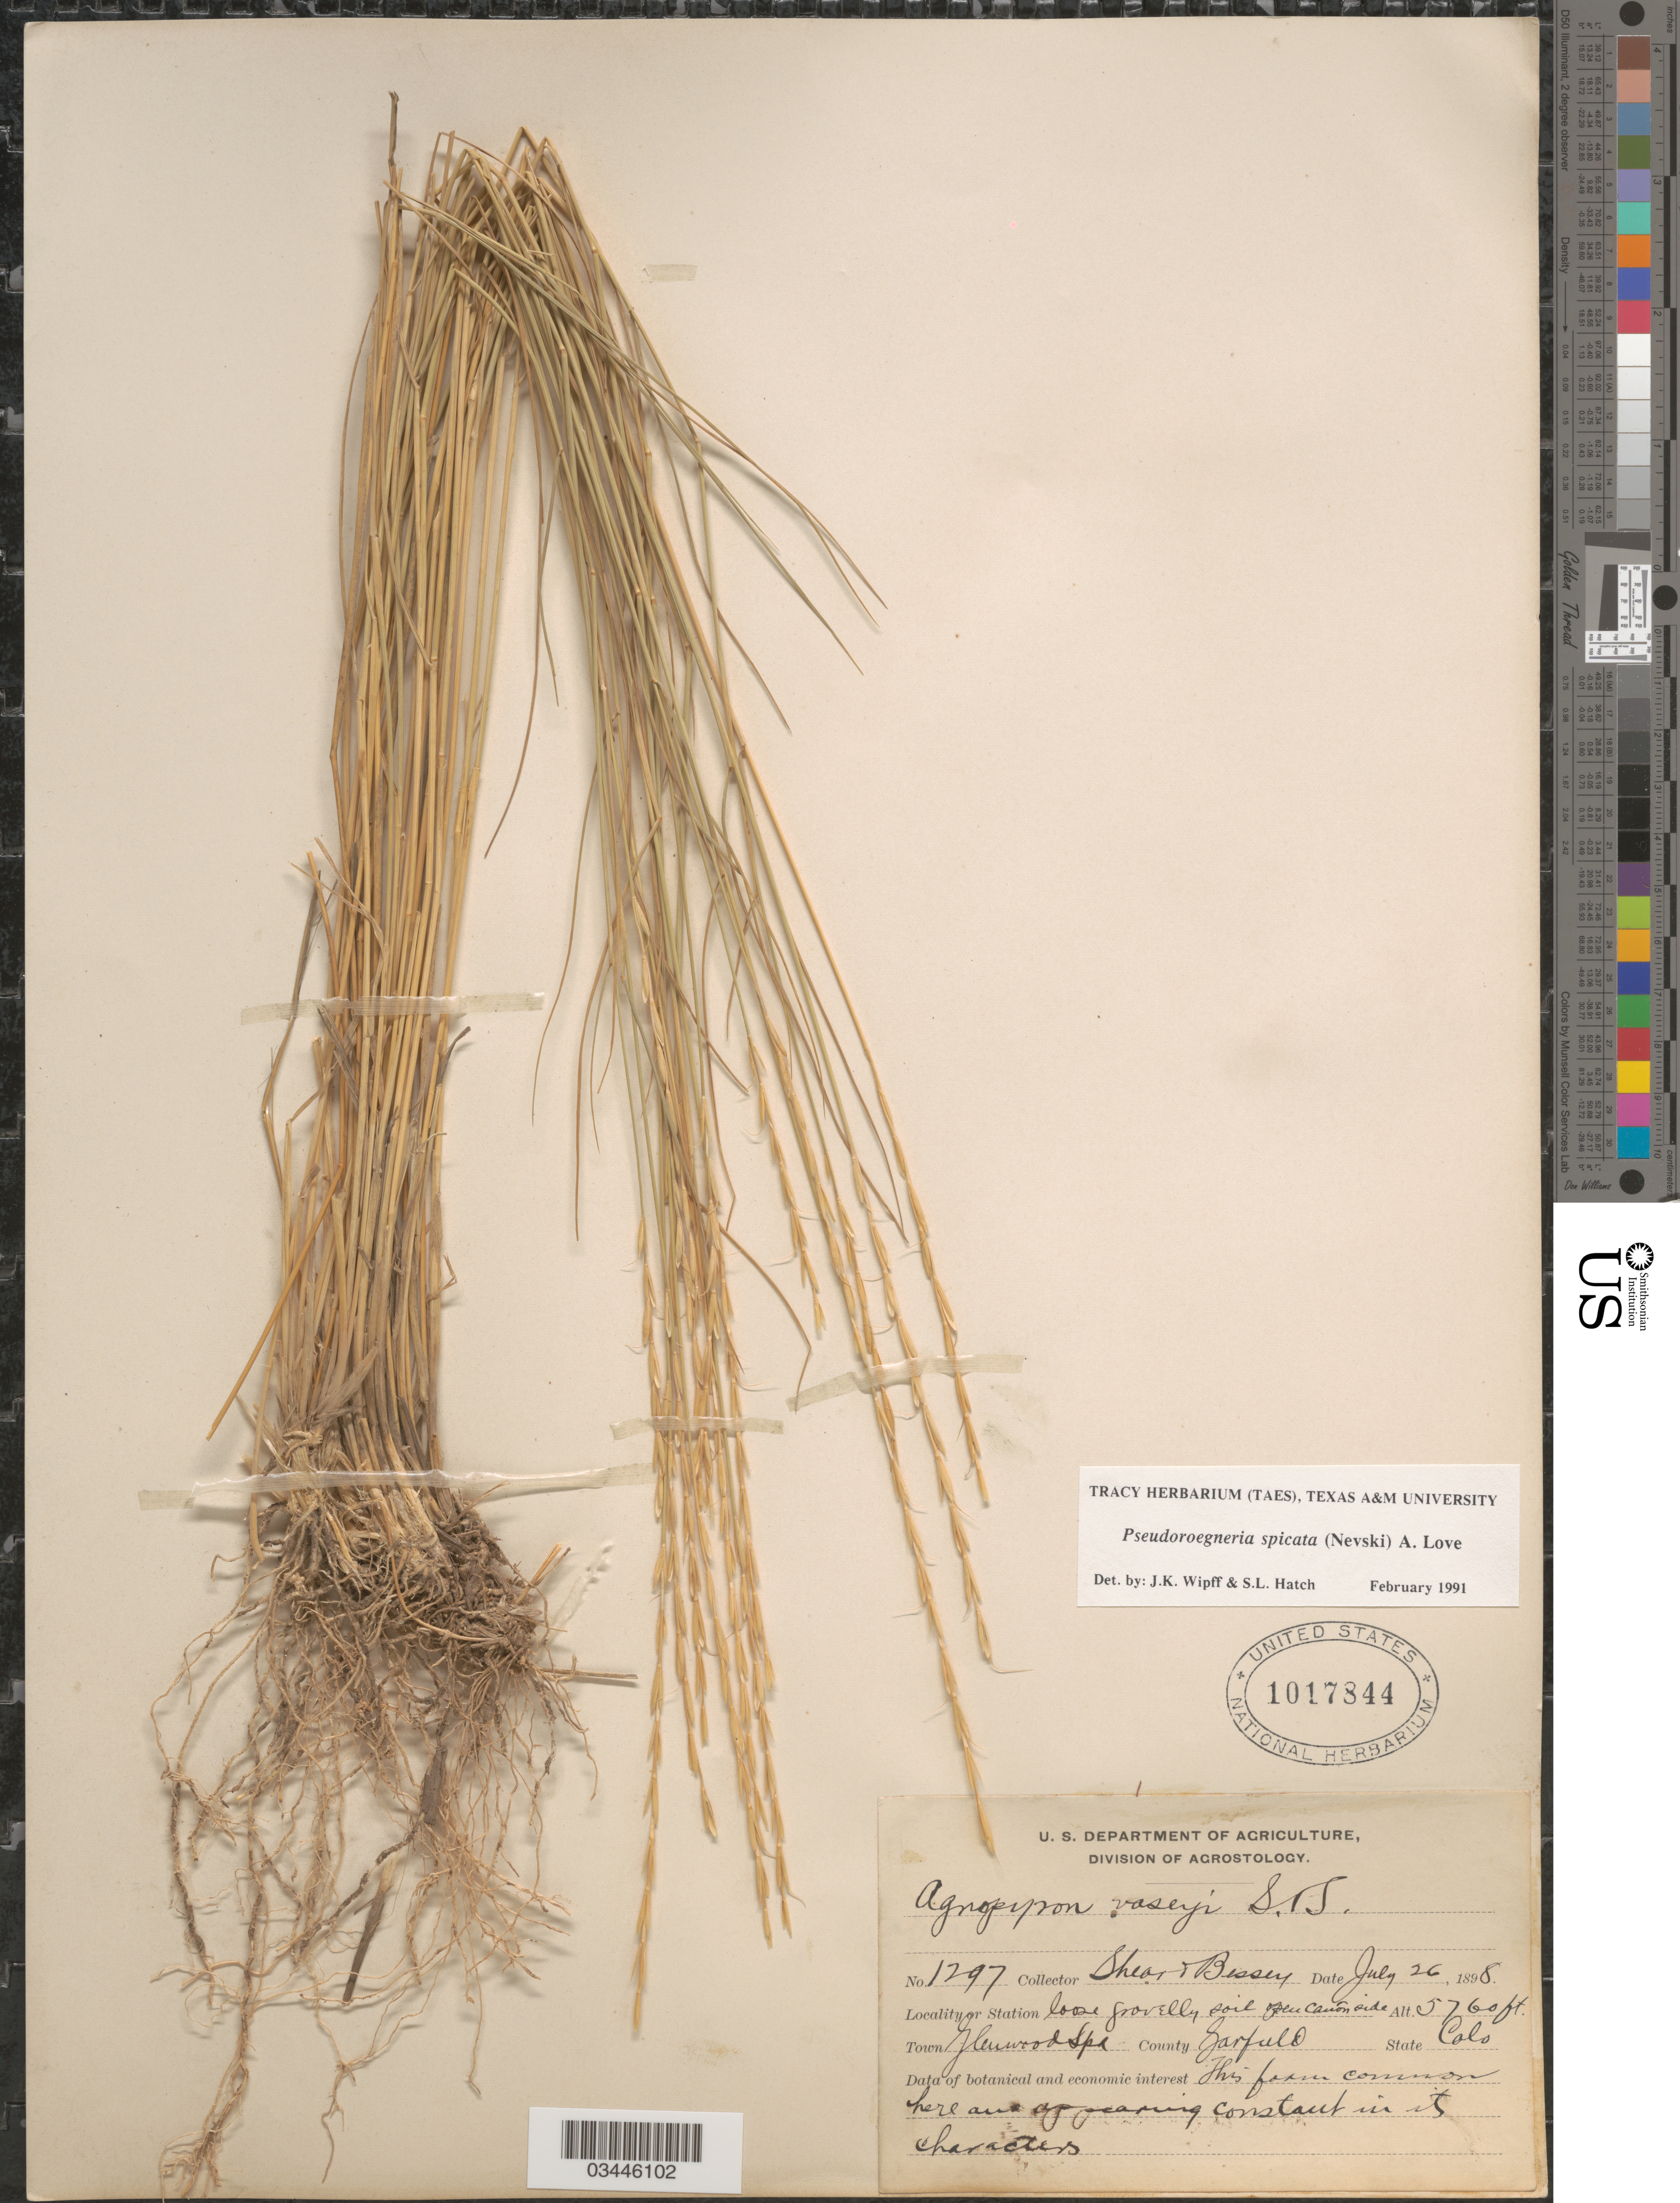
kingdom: Plantae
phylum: Tracheophyta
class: Liliopsida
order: Poales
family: Poaceae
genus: Pseudoroegneria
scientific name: Pseudoroegneria spicata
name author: (Pursh) Á. Löve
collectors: -- Shear & -. Bessey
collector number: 1297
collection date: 1898-07-26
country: United States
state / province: Colorado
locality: Town glenwood Spa. County Garfield.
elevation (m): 1756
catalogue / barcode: US 1017844